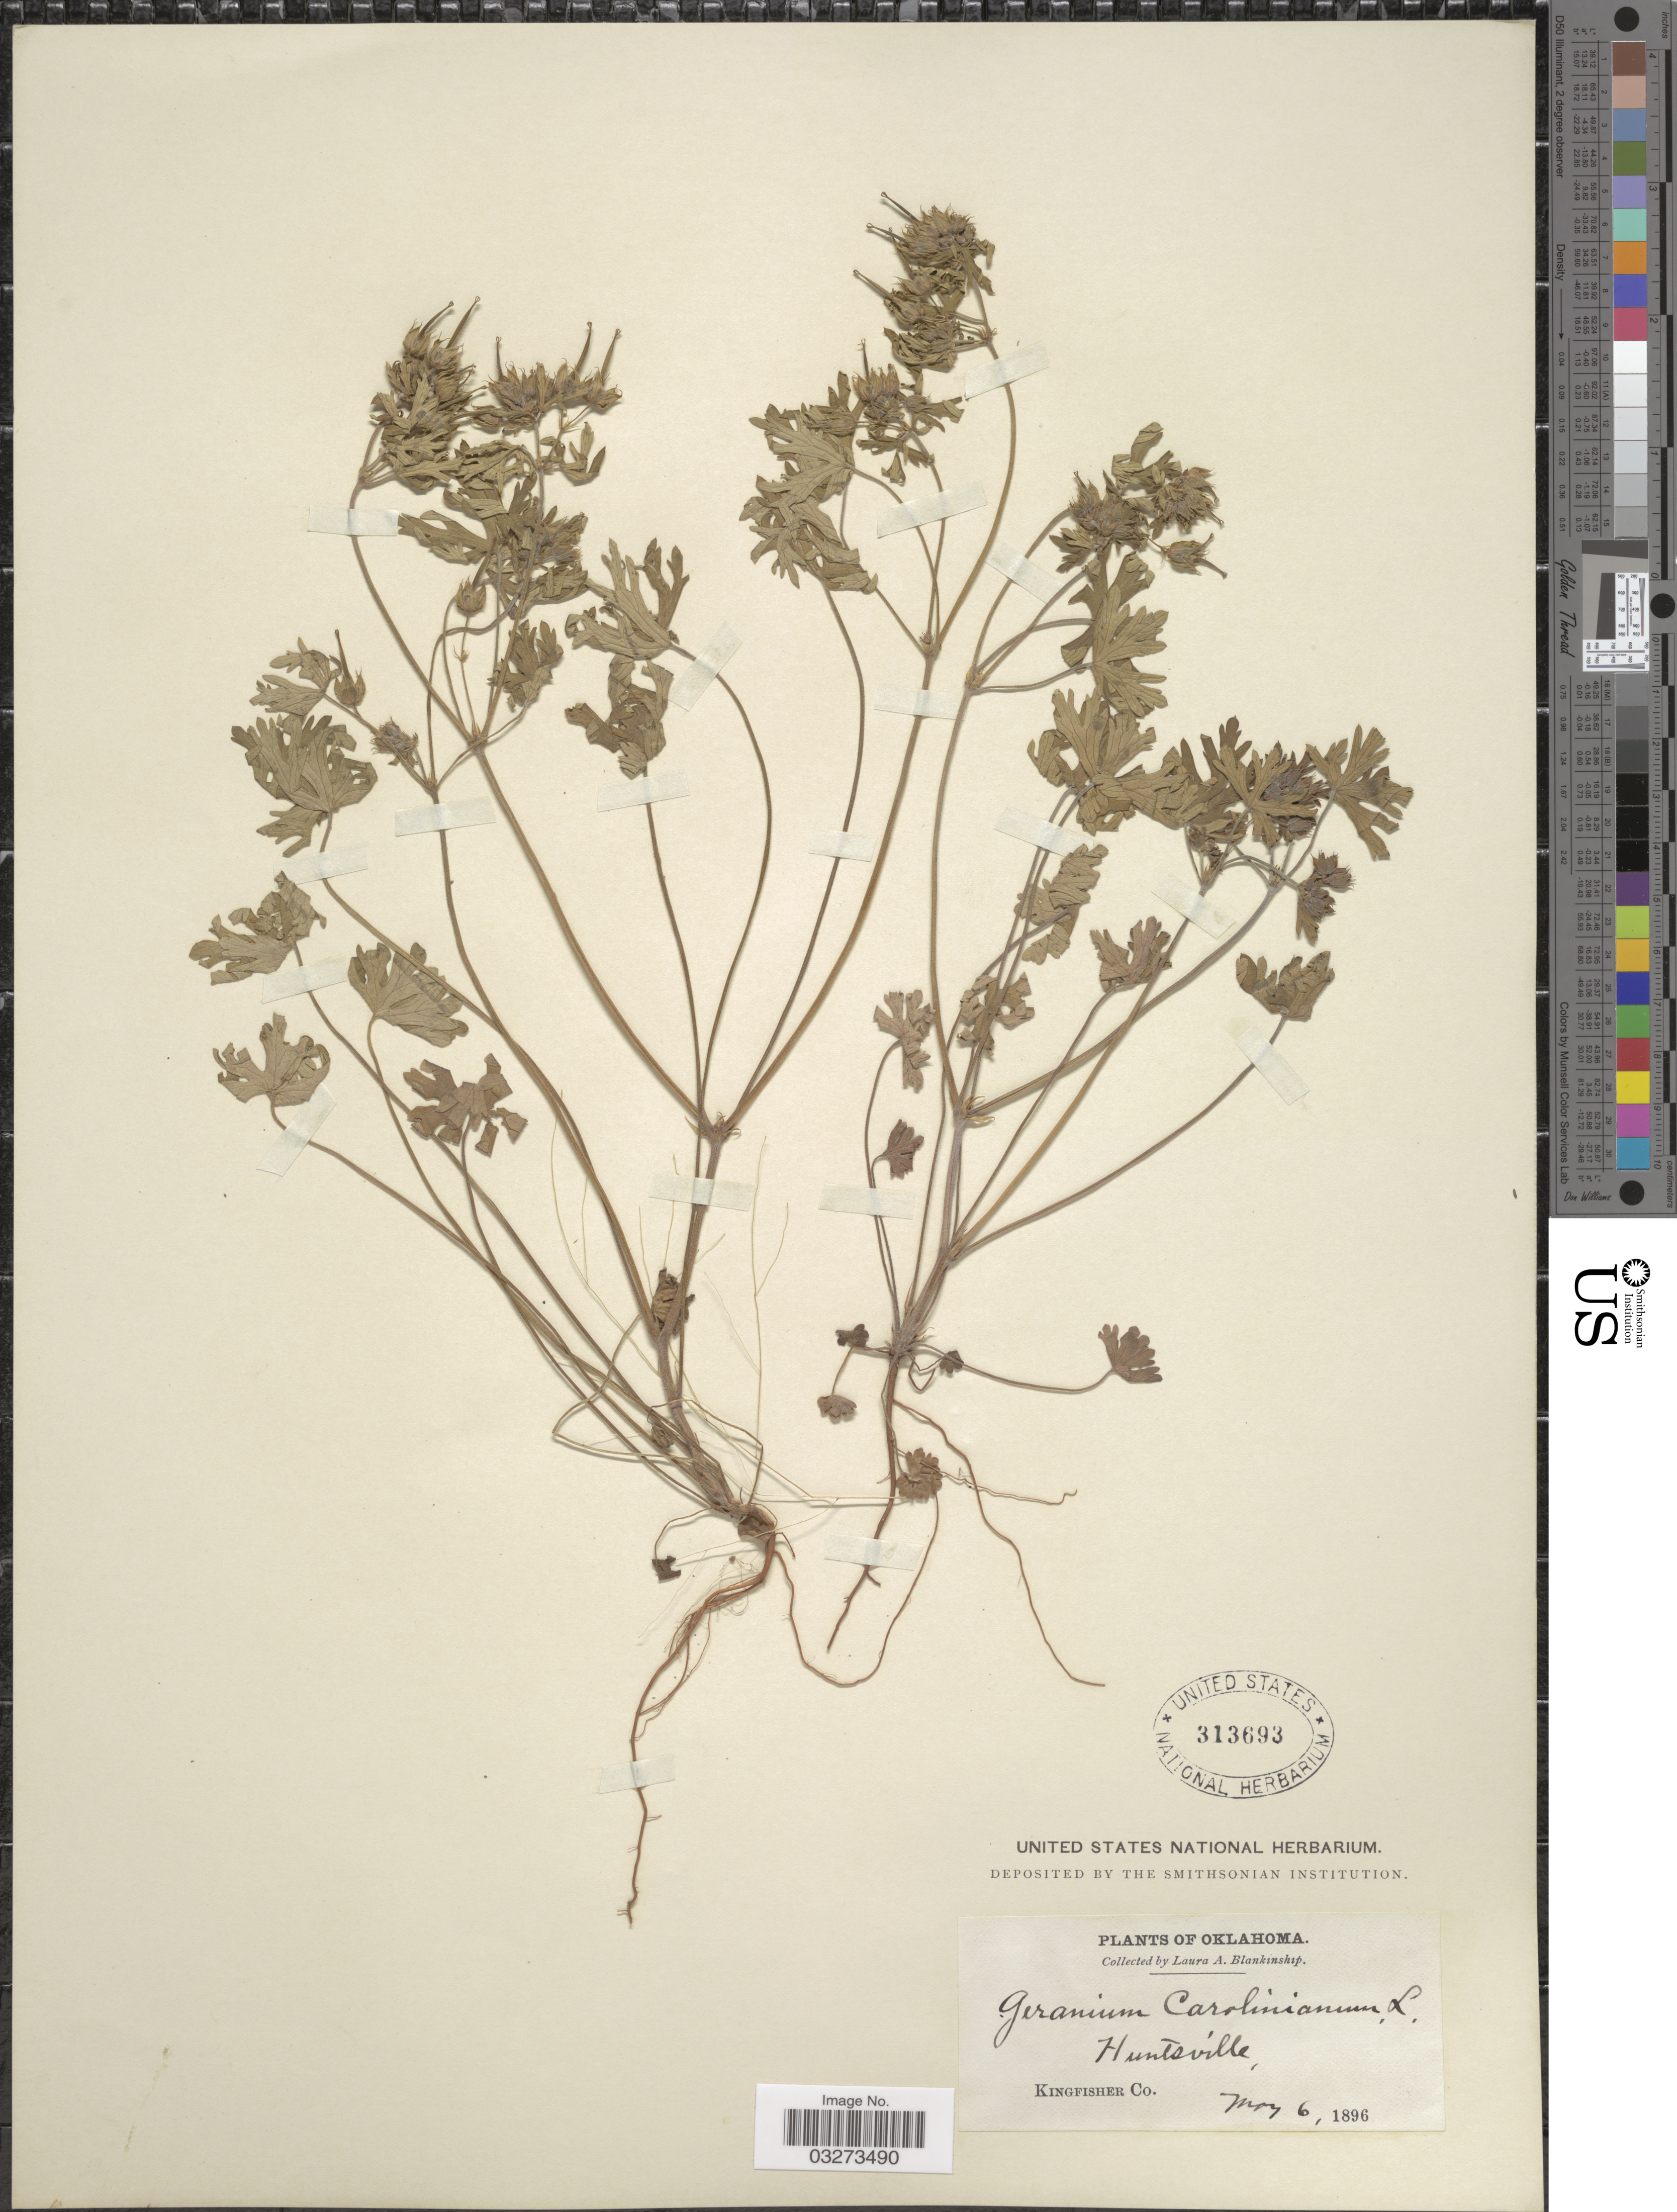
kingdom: Plantae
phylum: Tracheophyta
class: Magnoliopsida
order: Geraniales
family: Geraniaceae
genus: Geranium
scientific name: Geranium carolinianum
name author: L.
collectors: L. A. Blankinship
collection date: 1896-05-06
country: United States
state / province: Oklahoma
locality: Huntsville, Kingfisher Co.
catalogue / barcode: US 313693